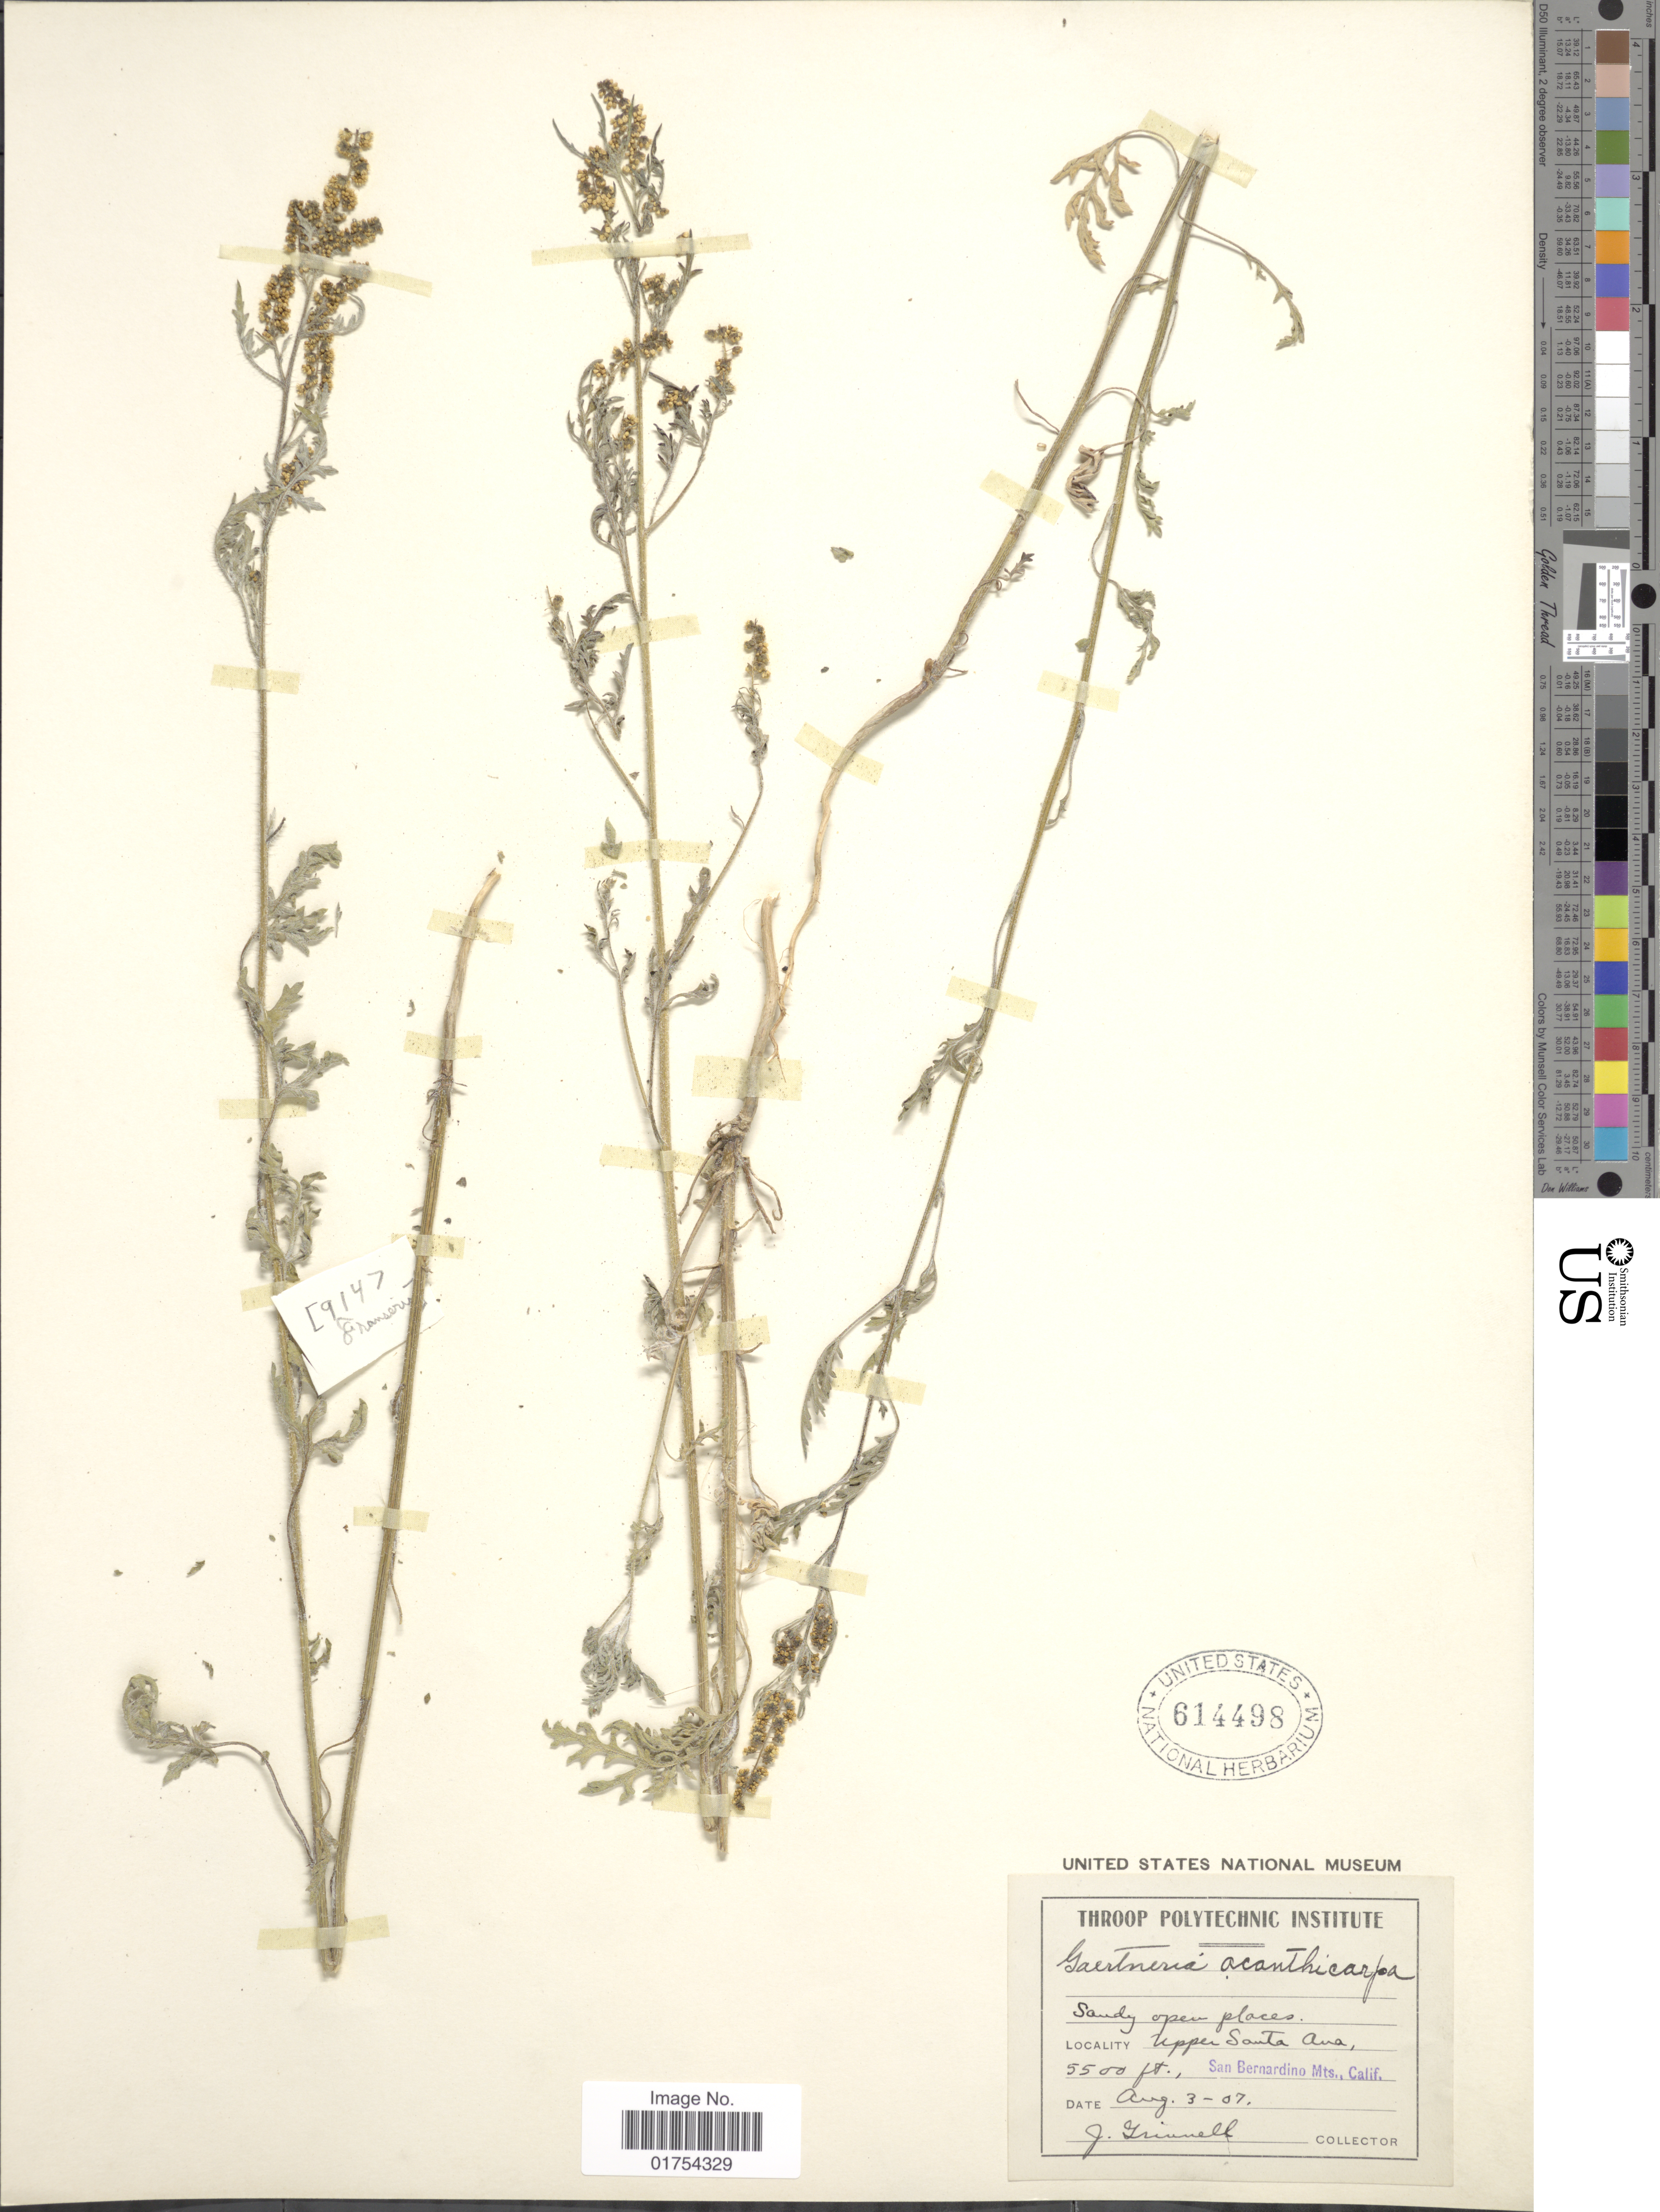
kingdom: Plantae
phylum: Tracheophyta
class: Magnoliopsida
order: Asterales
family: Asteraceae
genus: Franseria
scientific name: Franseria acanthicarpa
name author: Coville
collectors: J. Grinnell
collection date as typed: Transcribed d/m/y: 3/8/07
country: United States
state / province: California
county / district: San Bernardino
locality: Upper Santa Ana, San Bernardino Mts., Calif.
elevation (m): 1676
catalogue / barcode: US 614498